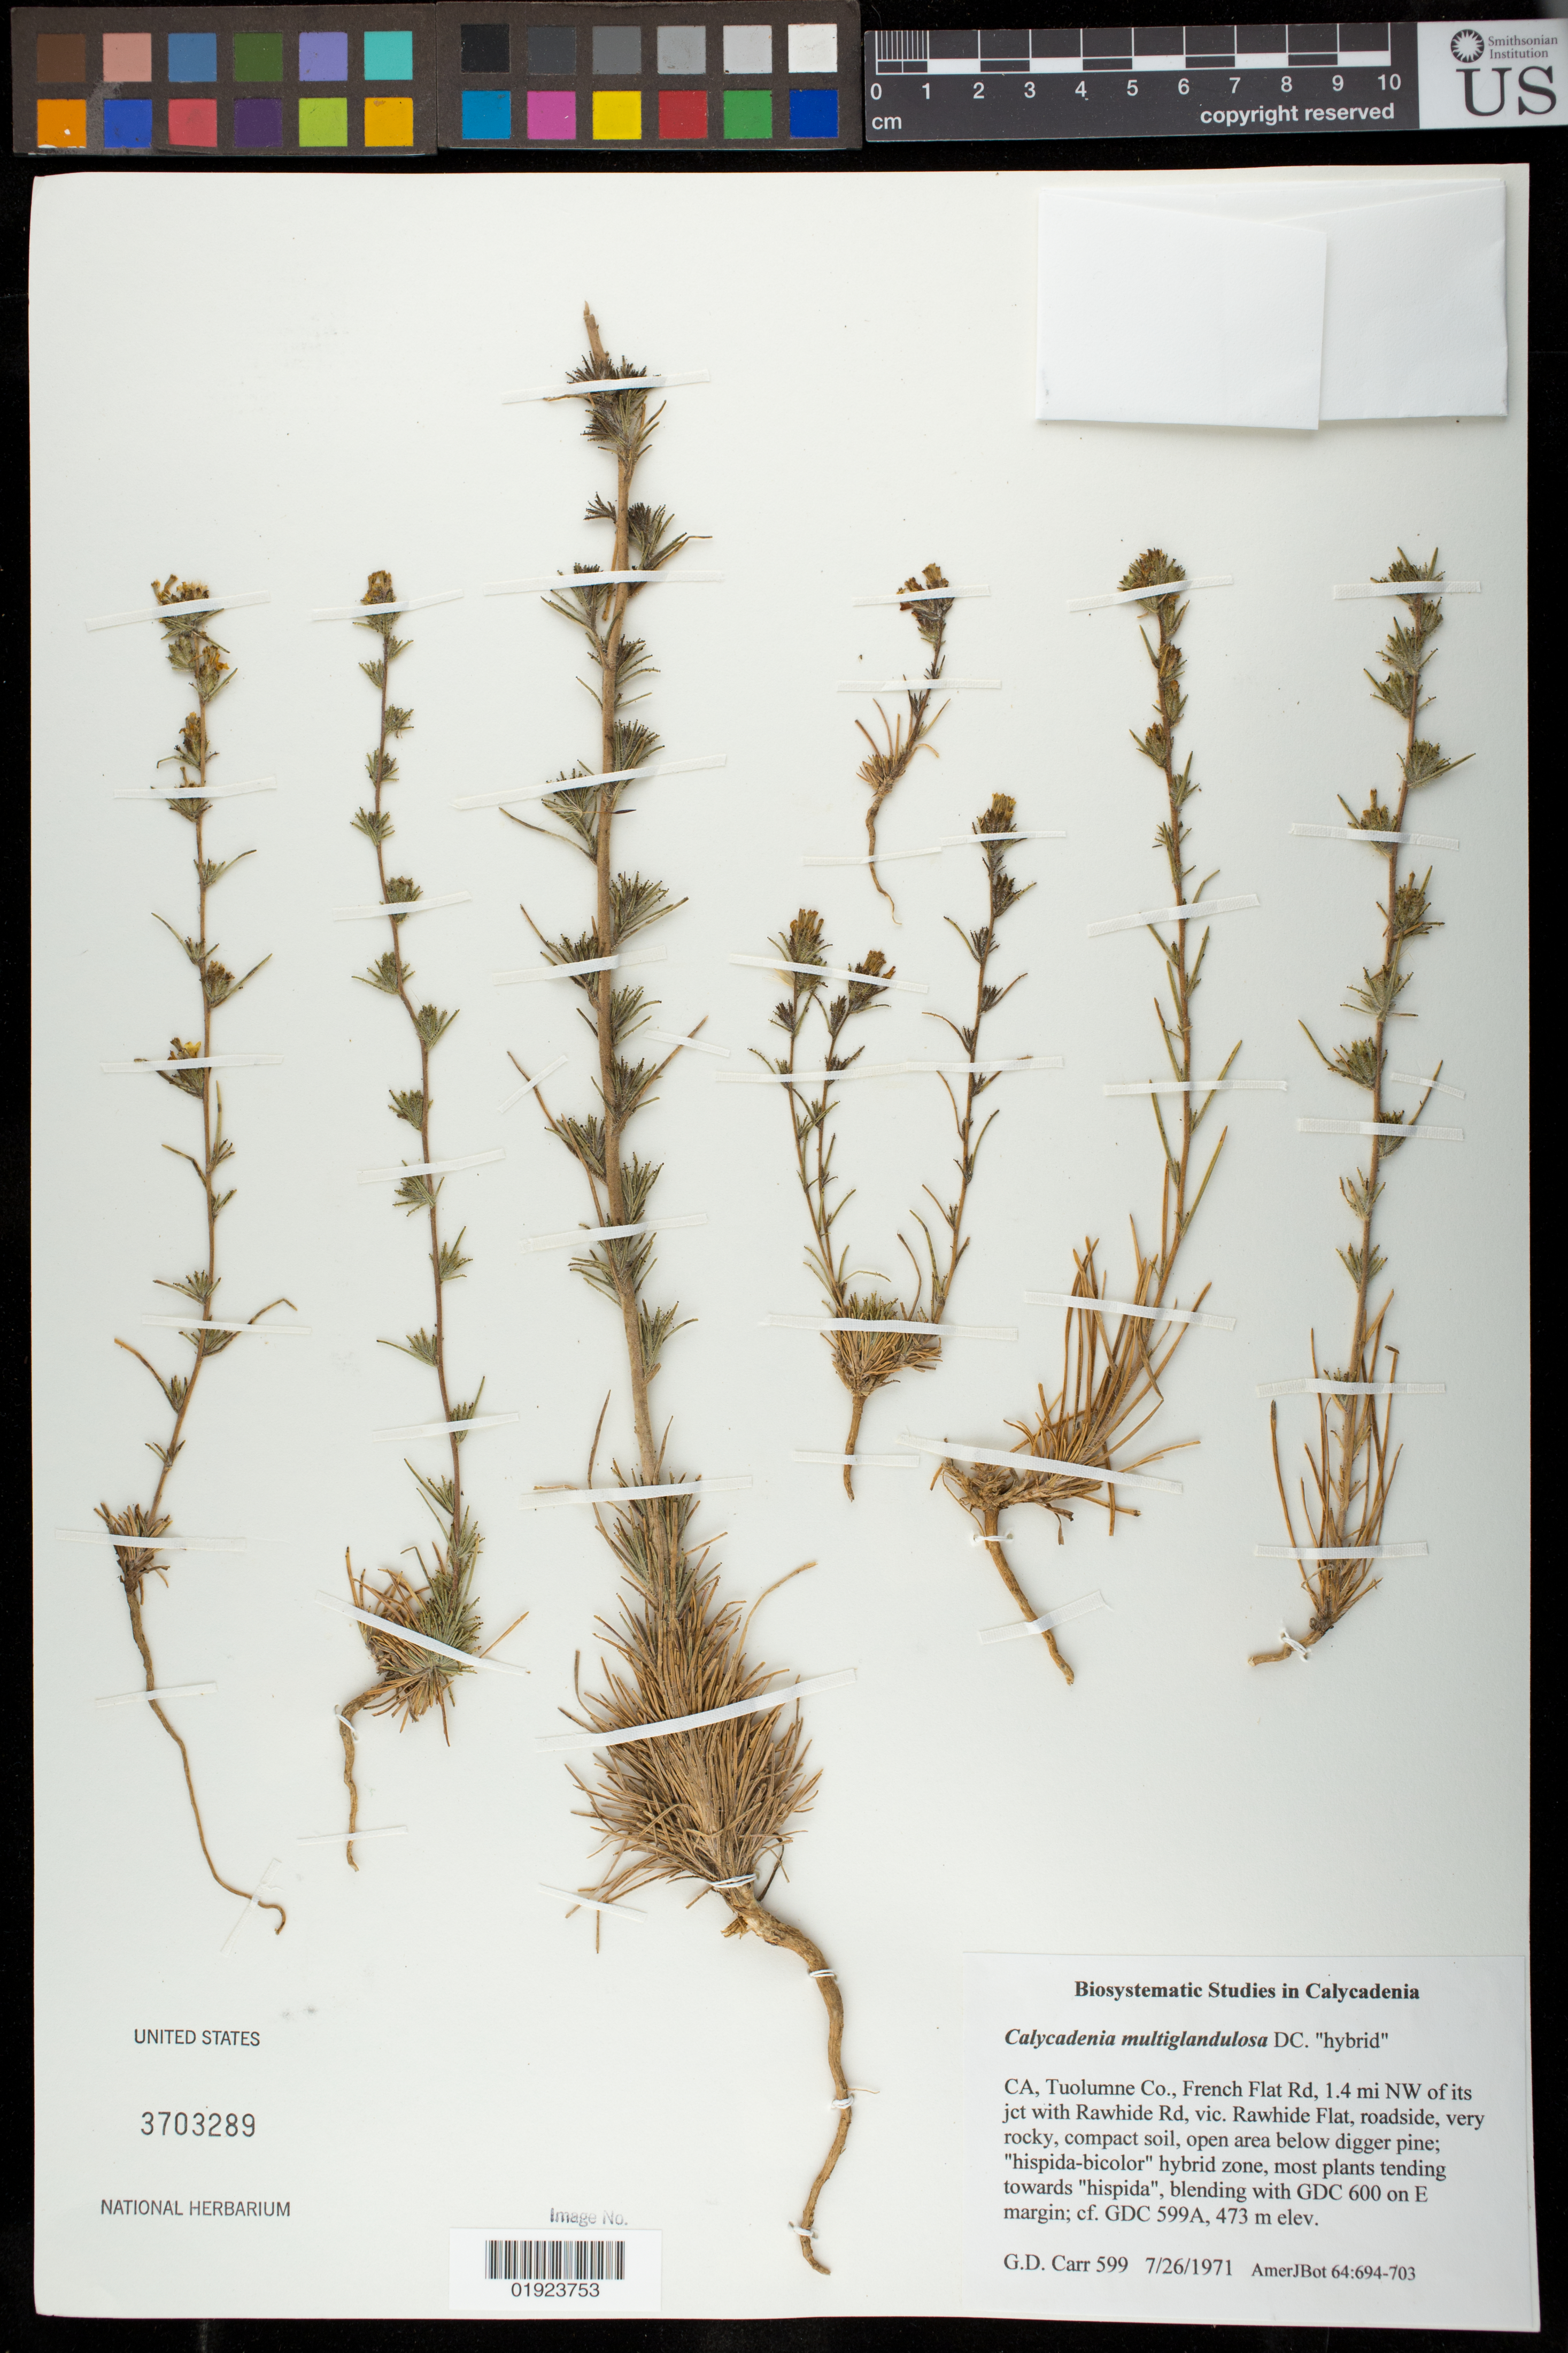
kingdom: Plantae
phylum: Tracheophyta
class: Magnoliopsida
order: Asterales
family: Asteraceae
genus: Calycadenia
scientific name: Calycadenia multiglandulosa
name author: DC.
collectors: G. Carr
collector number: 599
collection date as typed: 7/26/1971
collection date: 1971-07-26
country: United States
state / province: California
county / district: Tuolumne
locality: French Flat Rd, 1.3 mi NW of its jct with Rawhide Rd, Vic. Rawhide, slight W slope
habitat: grassy, shrubby, slight slope with oak and digger pine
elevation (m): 473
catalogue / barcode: US 3703289